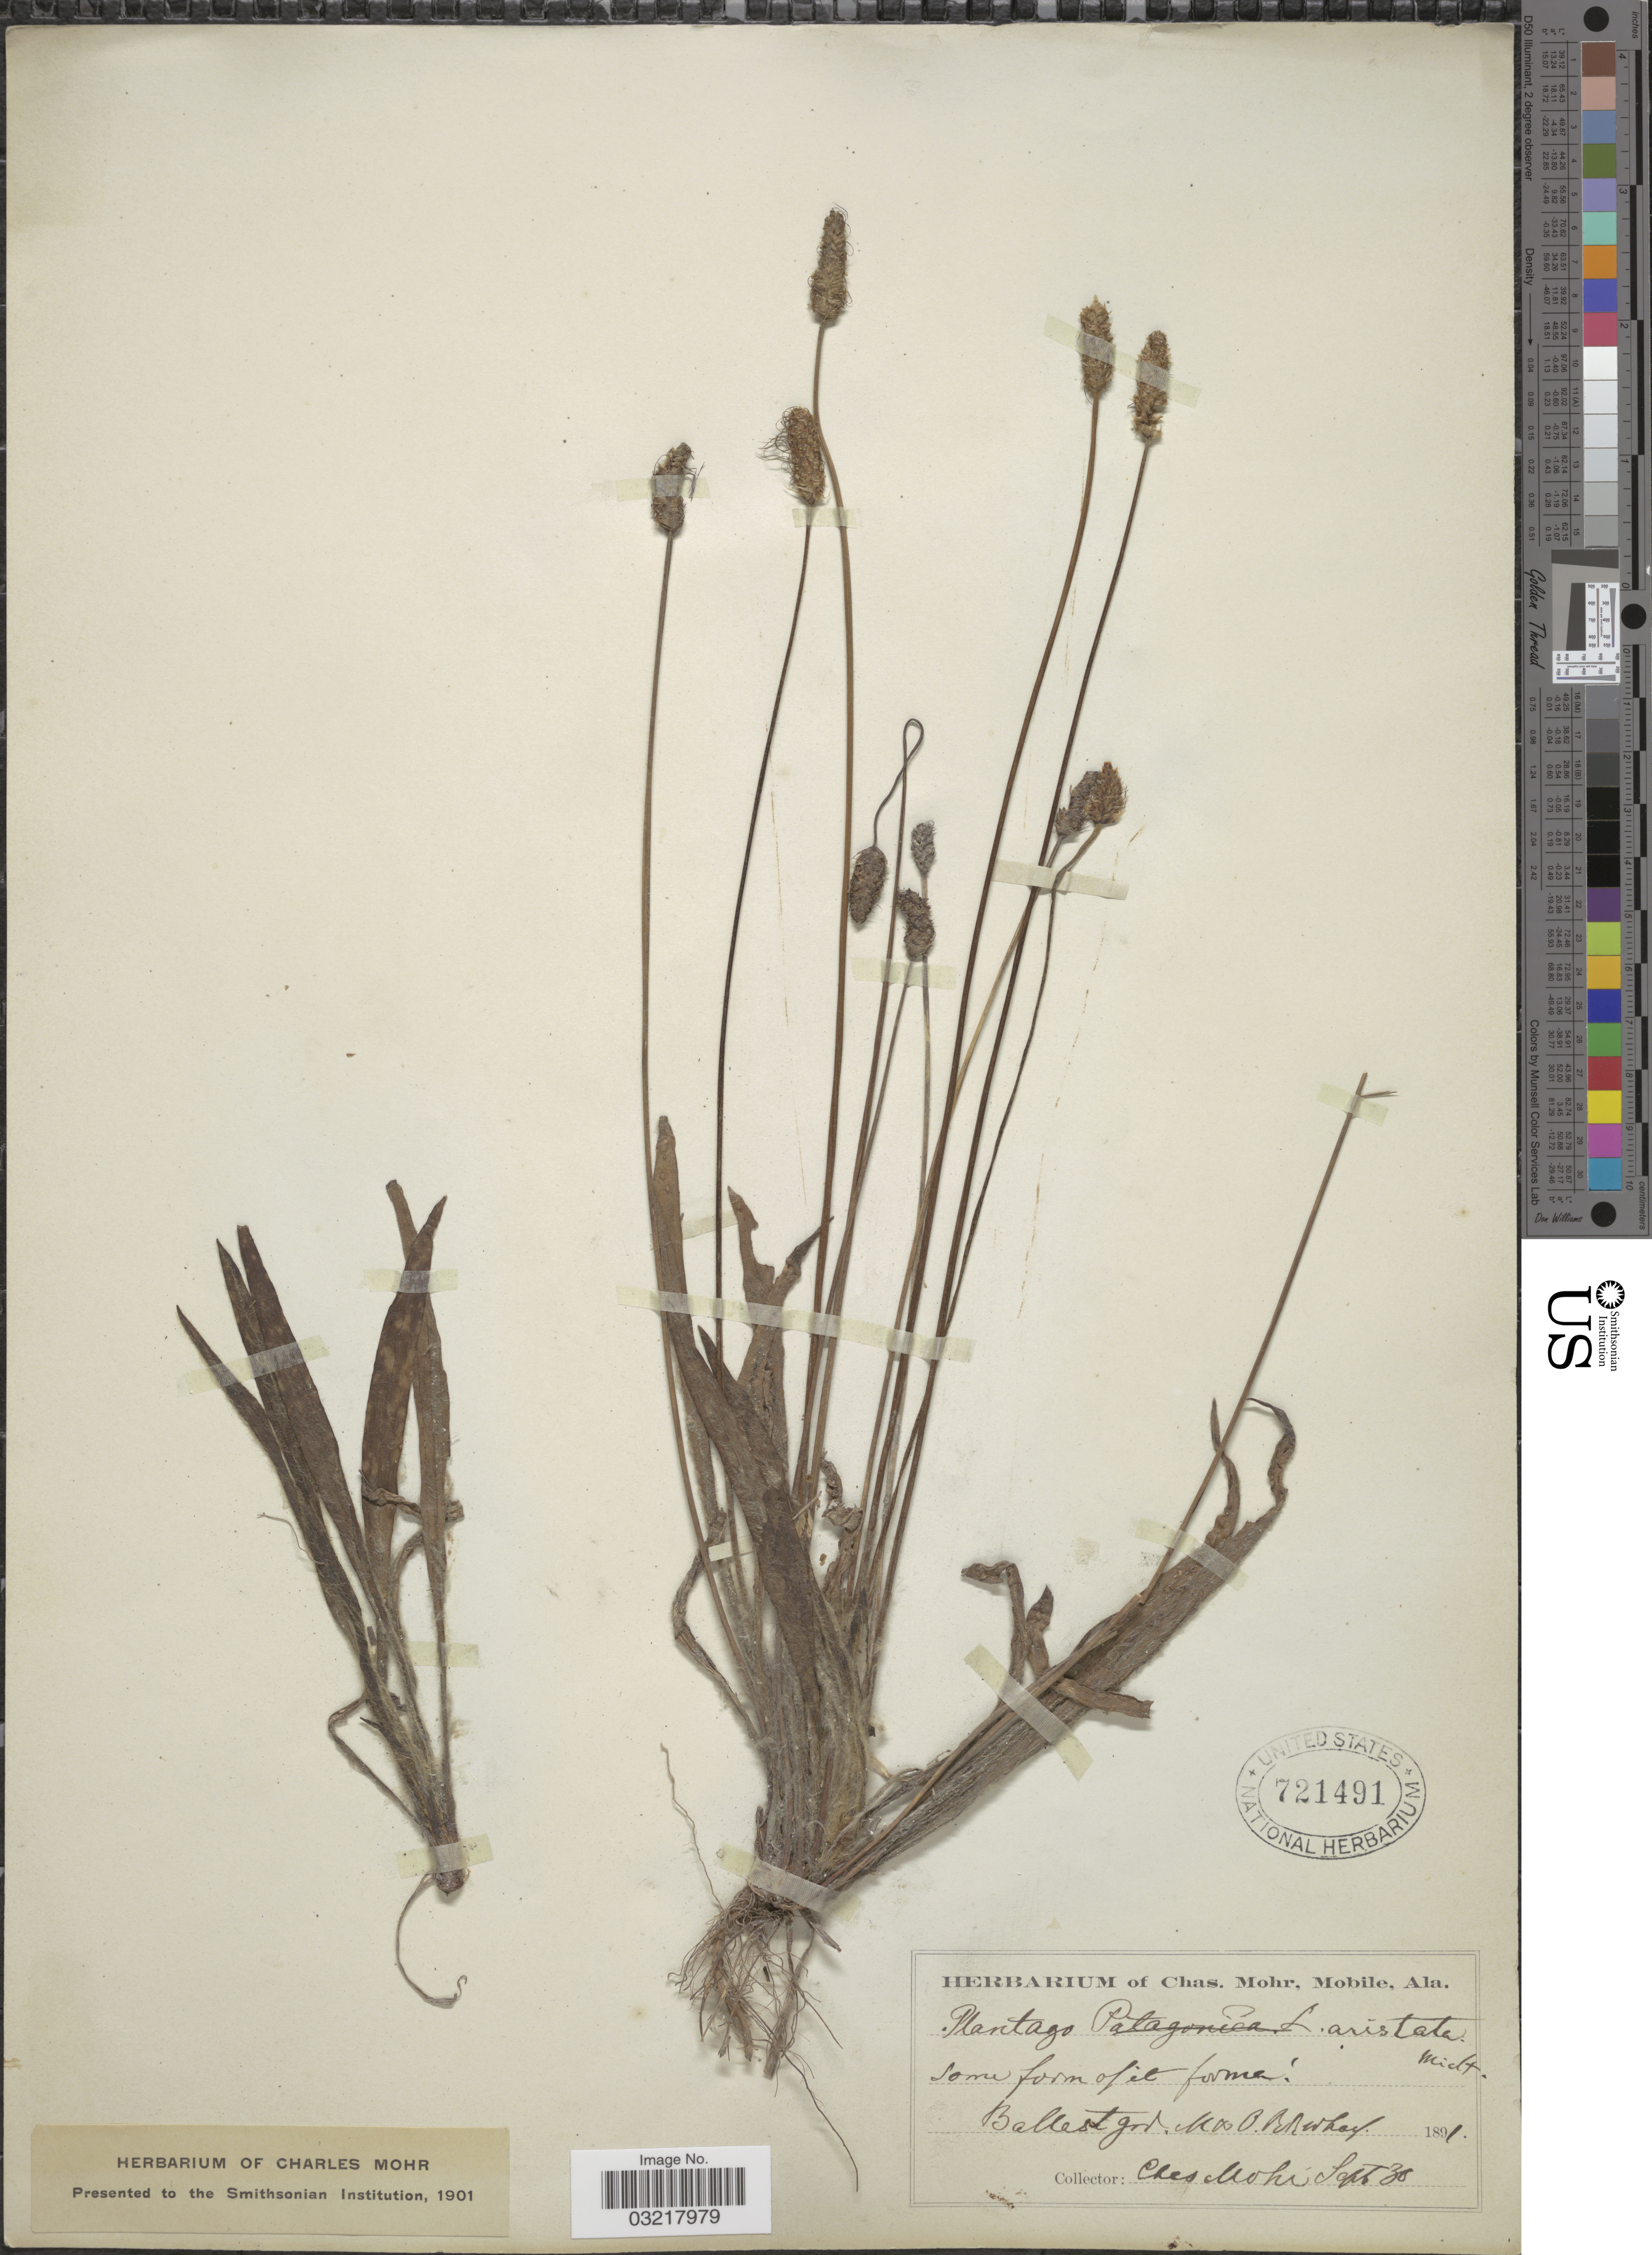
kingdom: Plantae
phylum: Tracheophyta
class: Magnoliopsida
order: Lamiales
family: Plantaginaceae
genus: Plantago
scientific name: Plantago aristata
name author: Michx.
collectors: Mohr, C. T. (herbarium)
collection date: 1891-09-30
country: United States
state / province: Alabama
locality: Ballast grd. M & O. RR wharf.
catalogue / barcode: US 721491